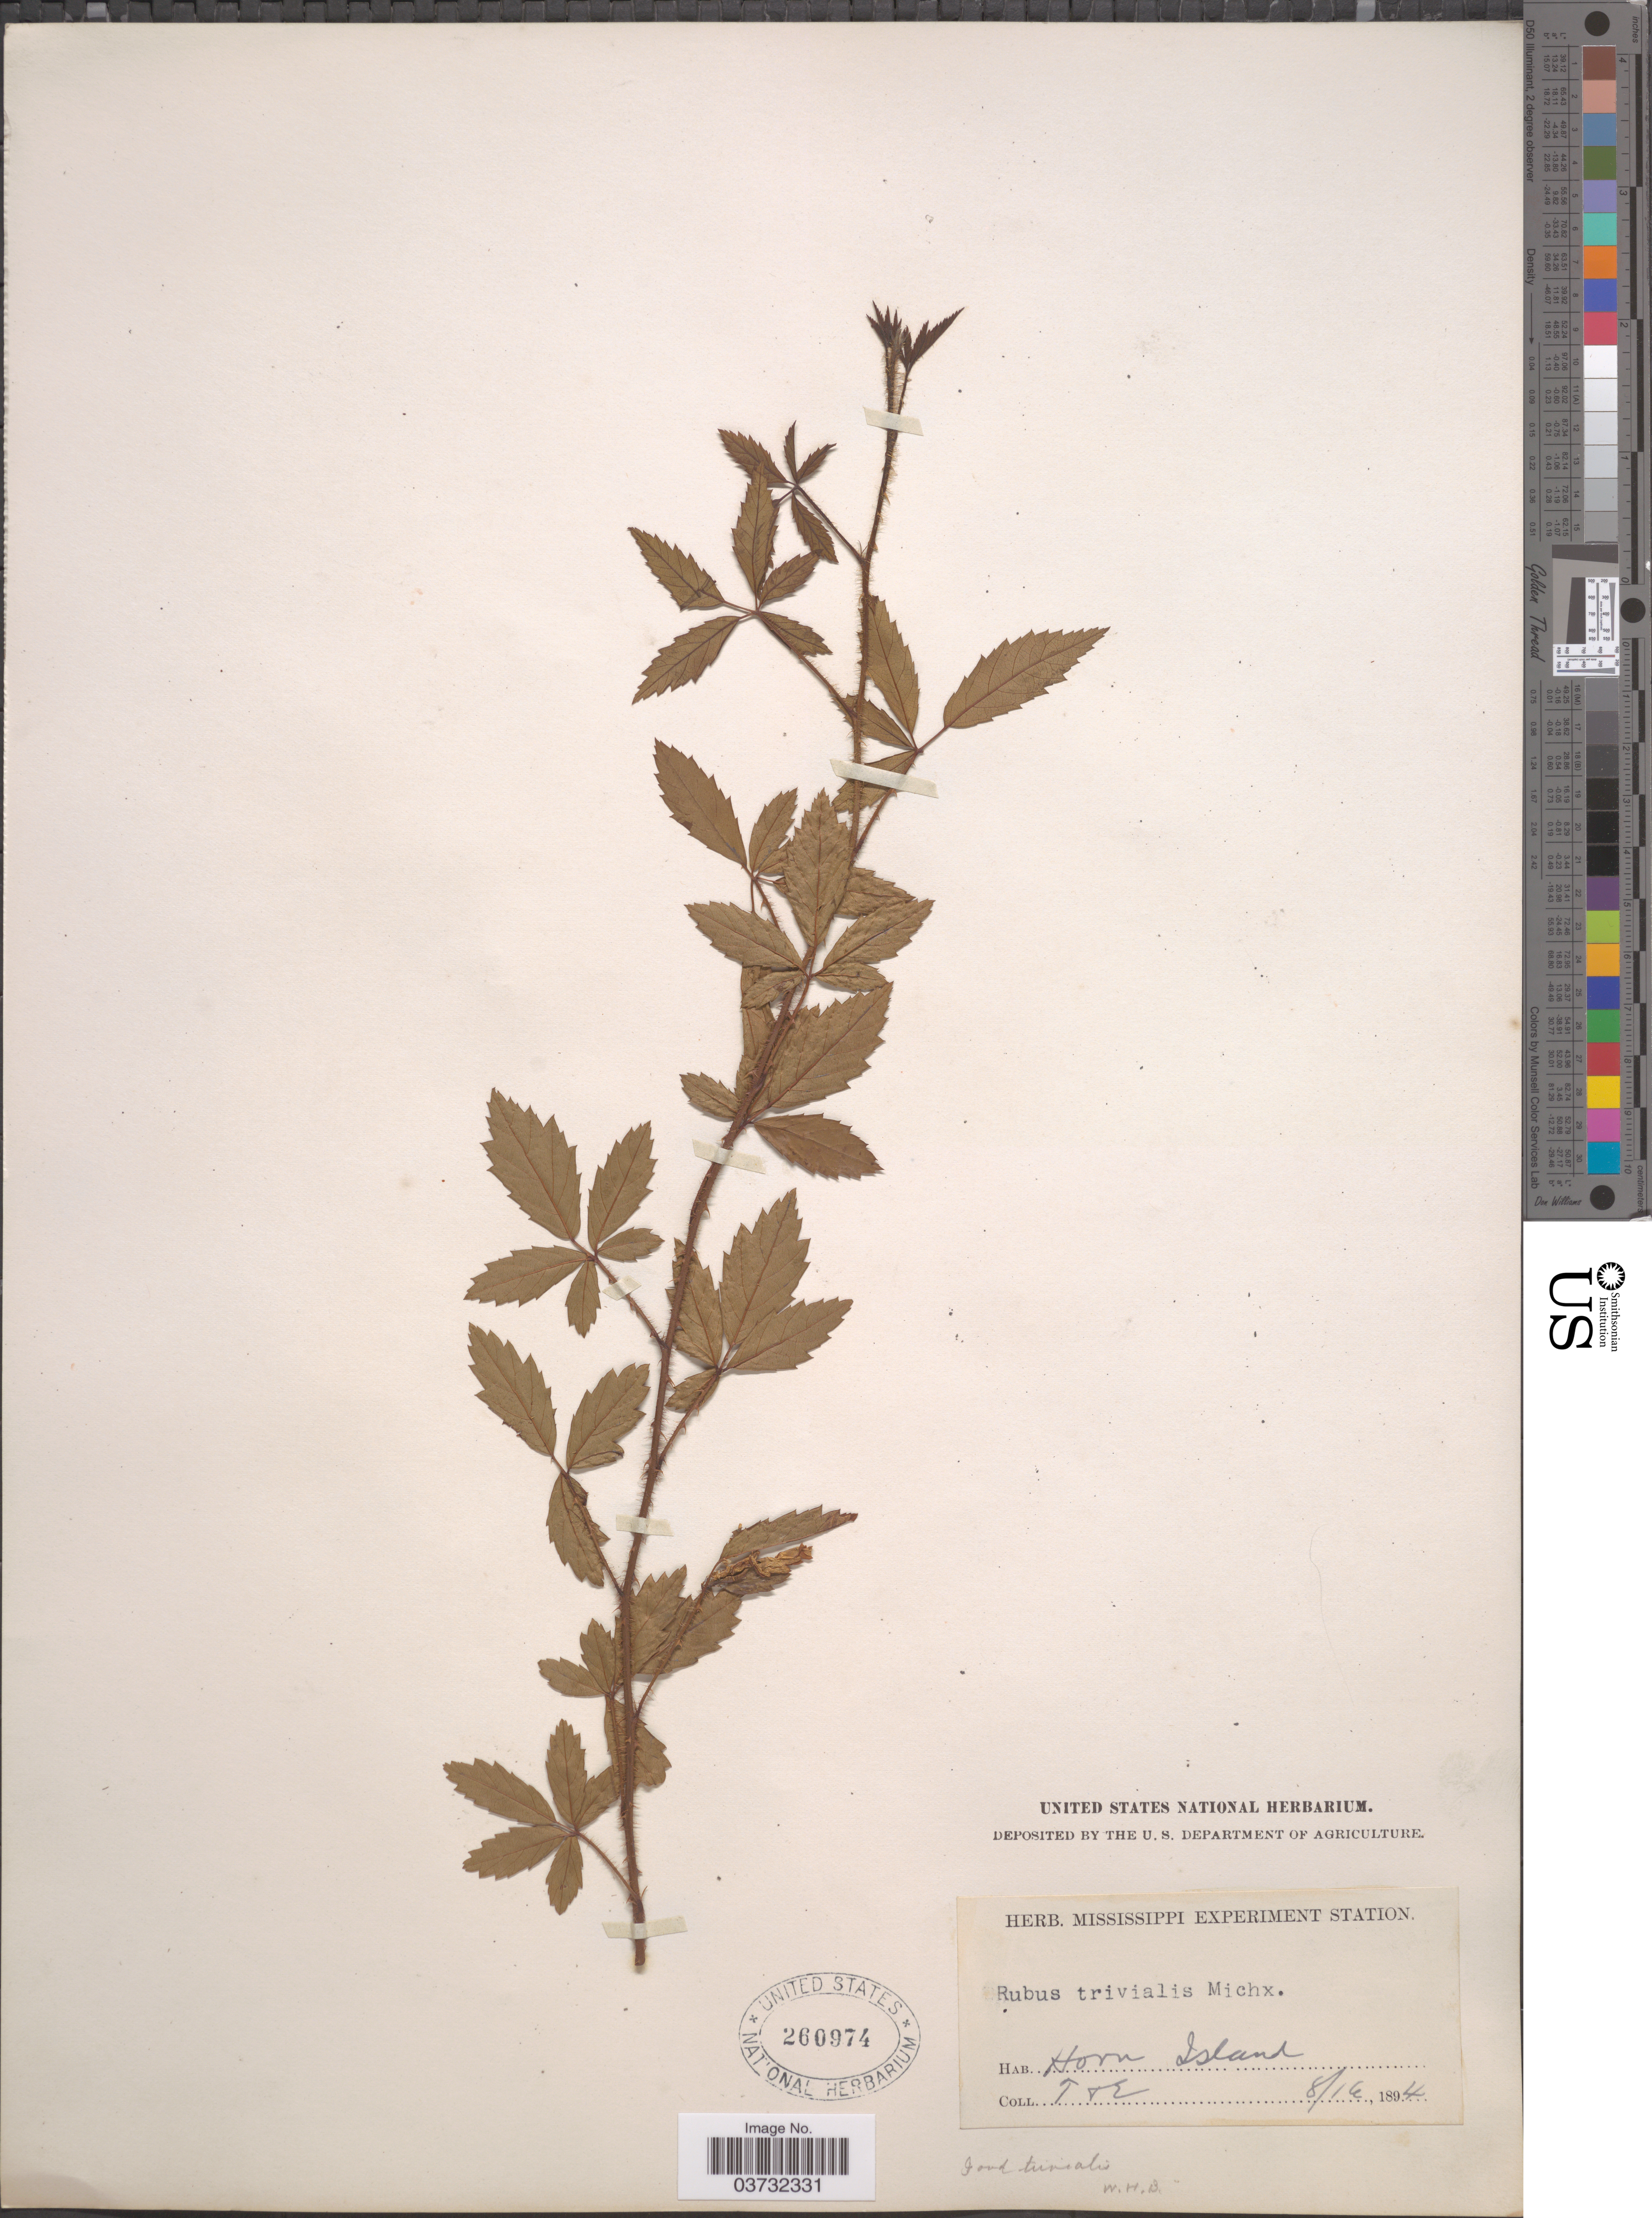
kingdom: Plantae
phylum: Tracheophyta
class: Magnoliopsida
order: Rosales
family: Rosaceae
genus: Rubus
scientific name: Rubus trivialis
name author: Michx.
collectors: -. Tracy & -. Earle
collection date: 1894-08-19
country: United States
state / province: Mississippi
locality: Horn Island.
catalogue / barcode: US 260974